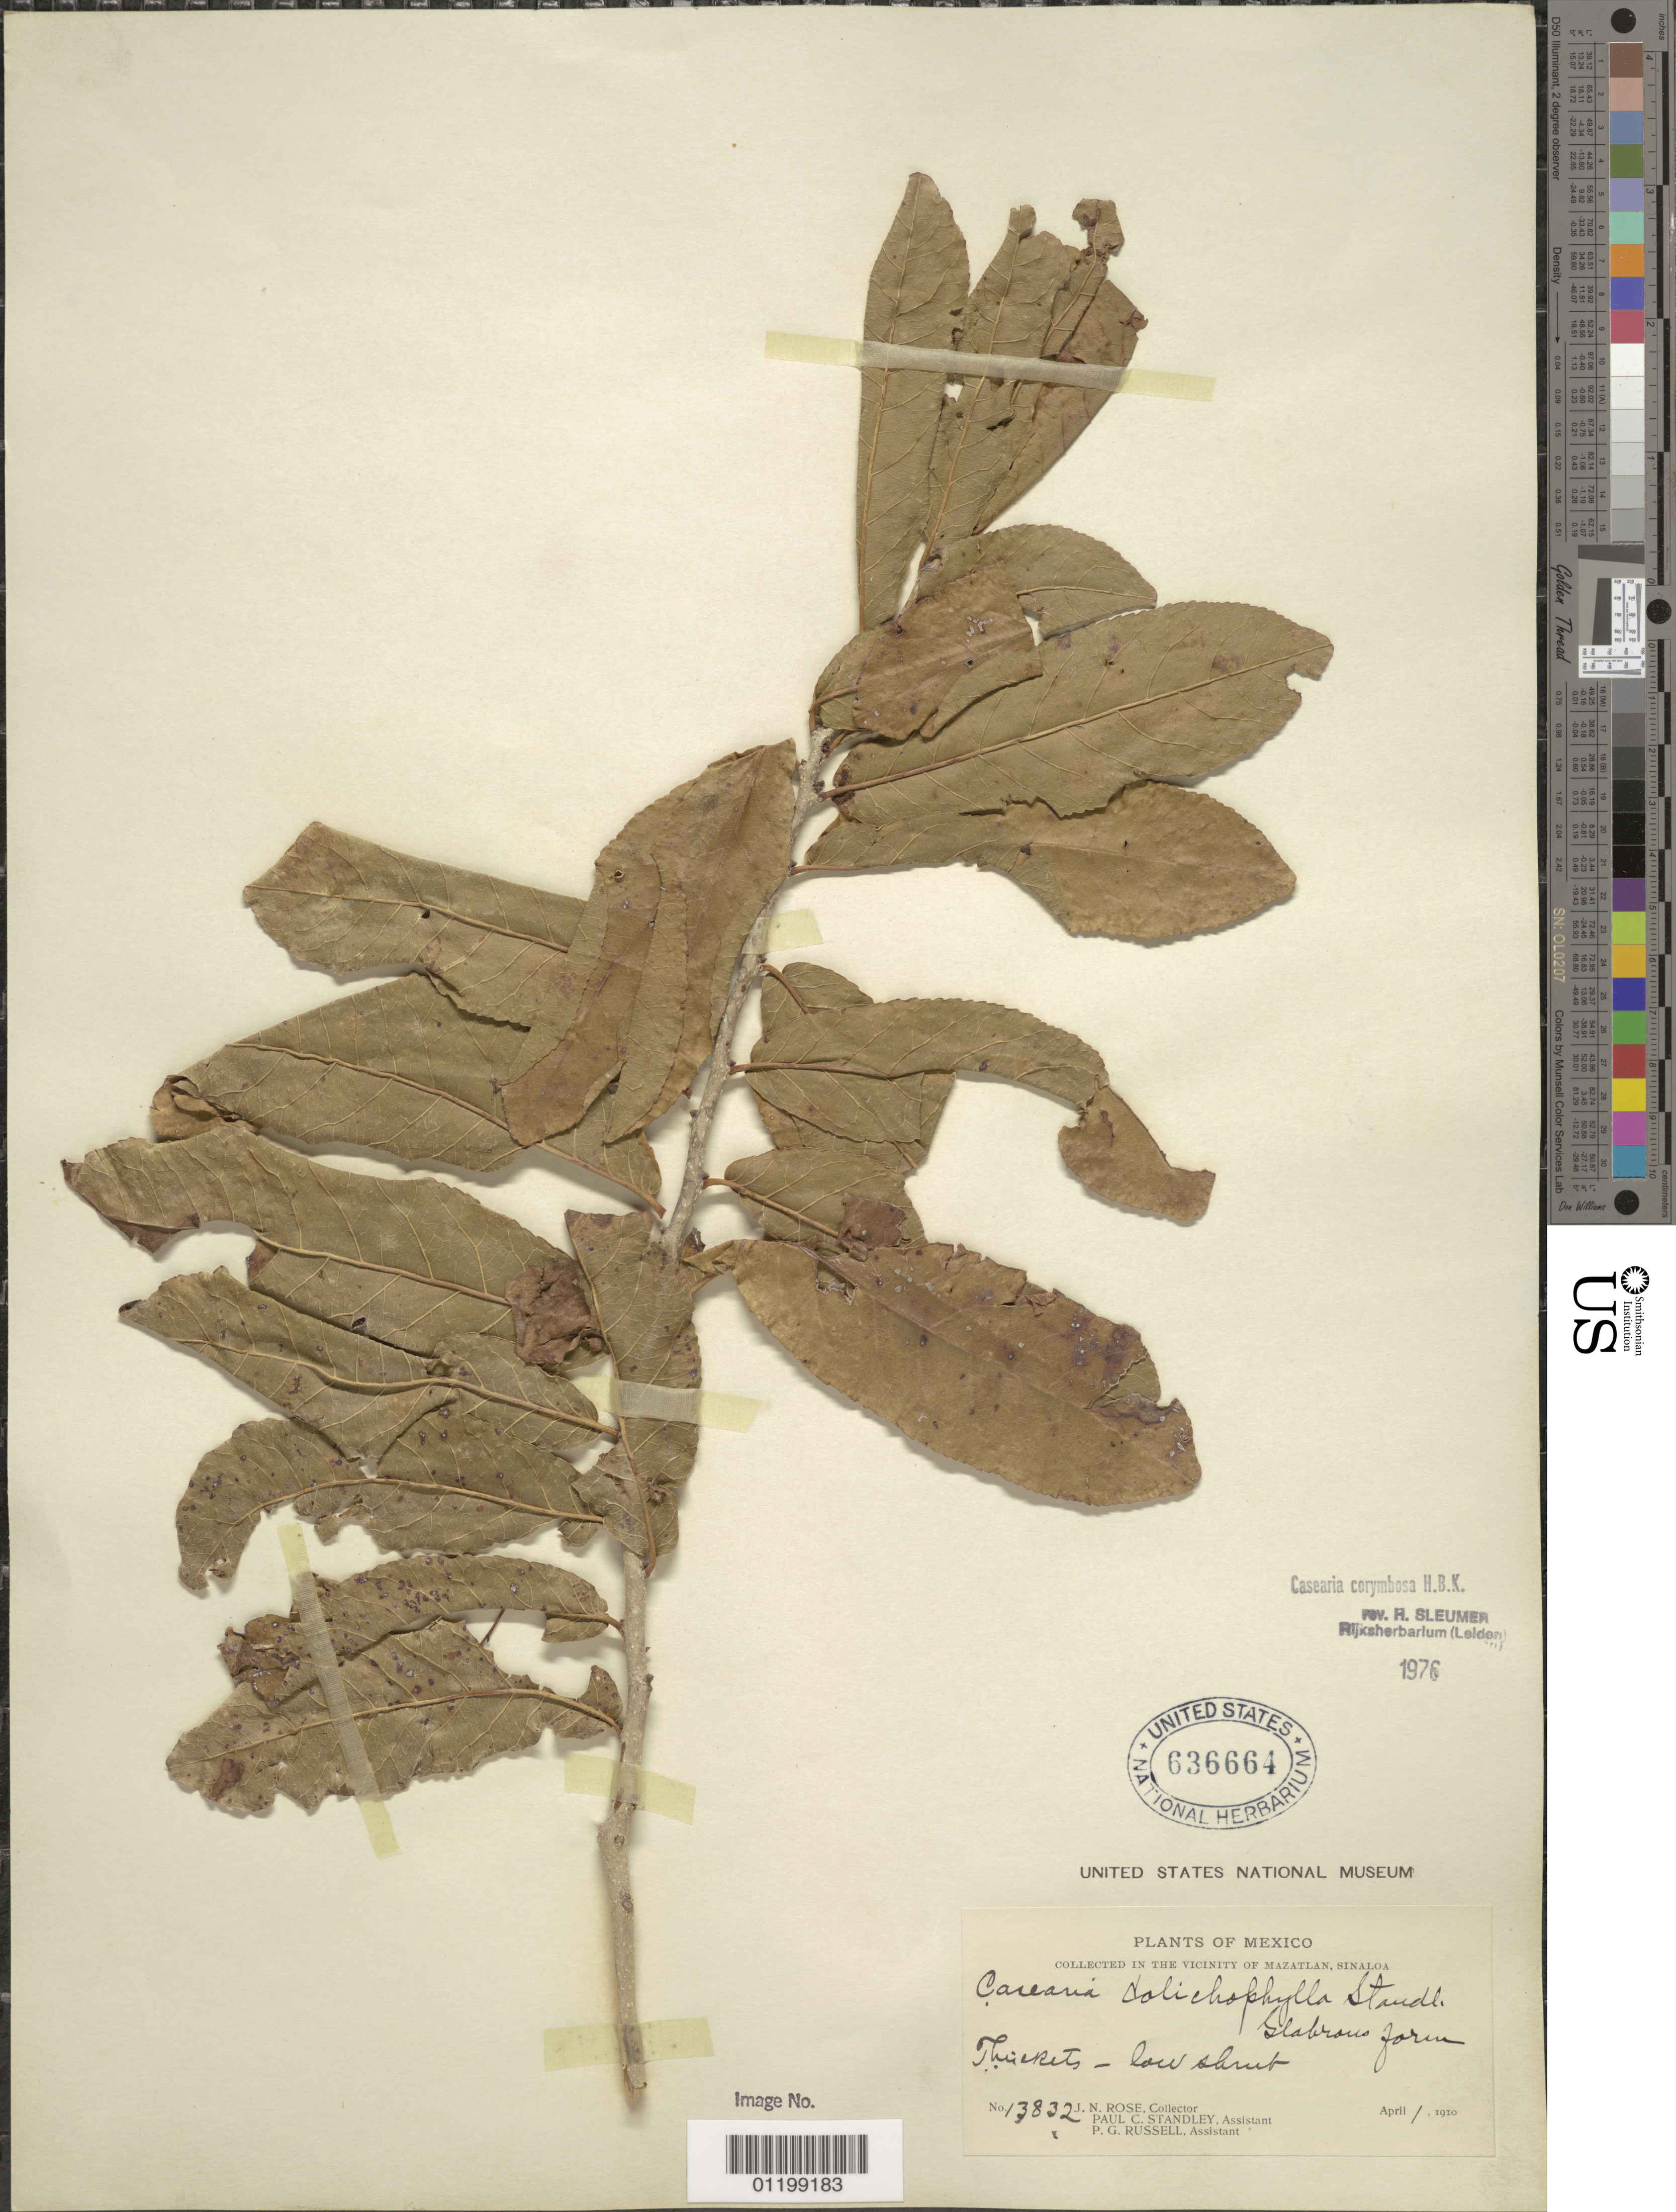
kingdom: Plantae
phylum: Tracheophyta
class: Magnoliopsida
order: Malpighiales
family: Salicaceae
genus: Casearia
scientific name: Casearia corymbosa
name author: Kunth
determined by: Sleumer, H. O.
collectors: J. N. Rose, P. C. Standley & P. G. Russell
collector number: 13832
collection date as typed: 01 Apr 1910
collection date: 1910-04-01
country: Mexico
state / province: Sinaloa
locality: Vicinity of Mazatlan, Sinaloa.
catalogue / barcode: US 636664